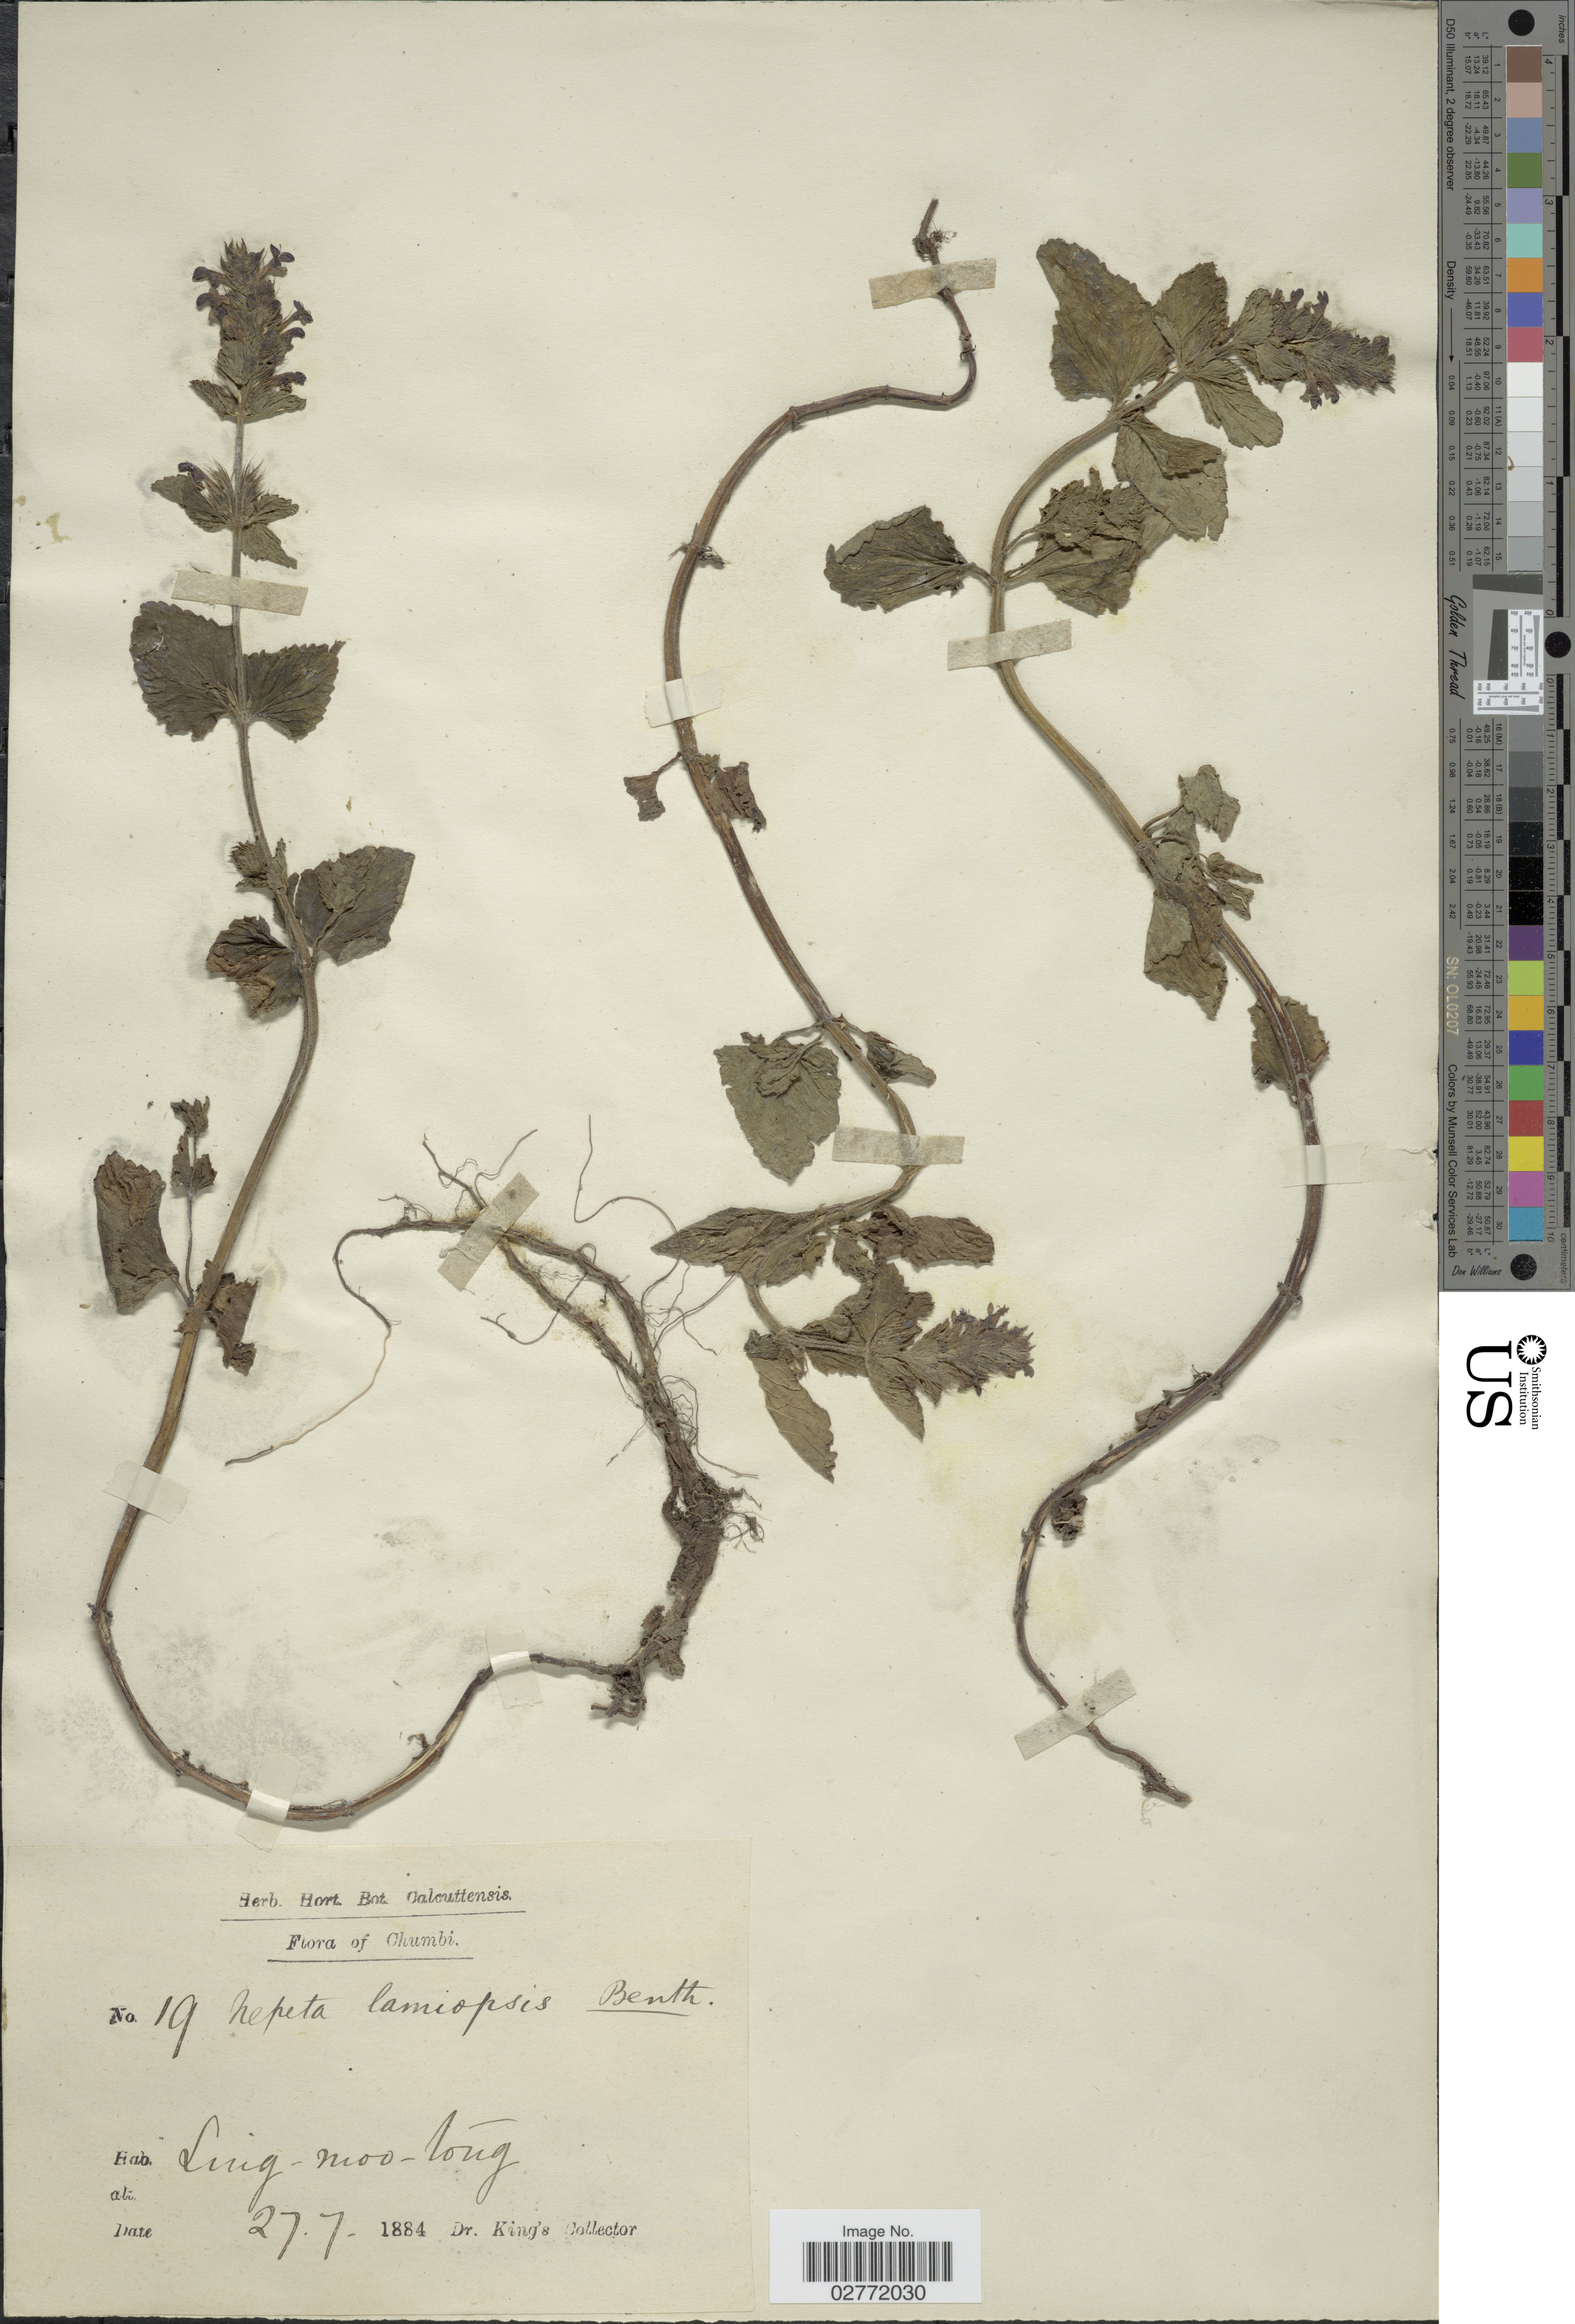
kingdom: Plantae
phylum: Tracheophyta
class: Magnoliopsida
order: Lamiales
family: Lamiaceae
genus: Nepeta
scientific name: Nepeta lamiopsis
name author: Benth. ex Hook. f.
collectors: Dr. King's collector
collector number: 19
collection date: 1884-07-27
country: China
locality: Chumbi, Ling-moo-tong.